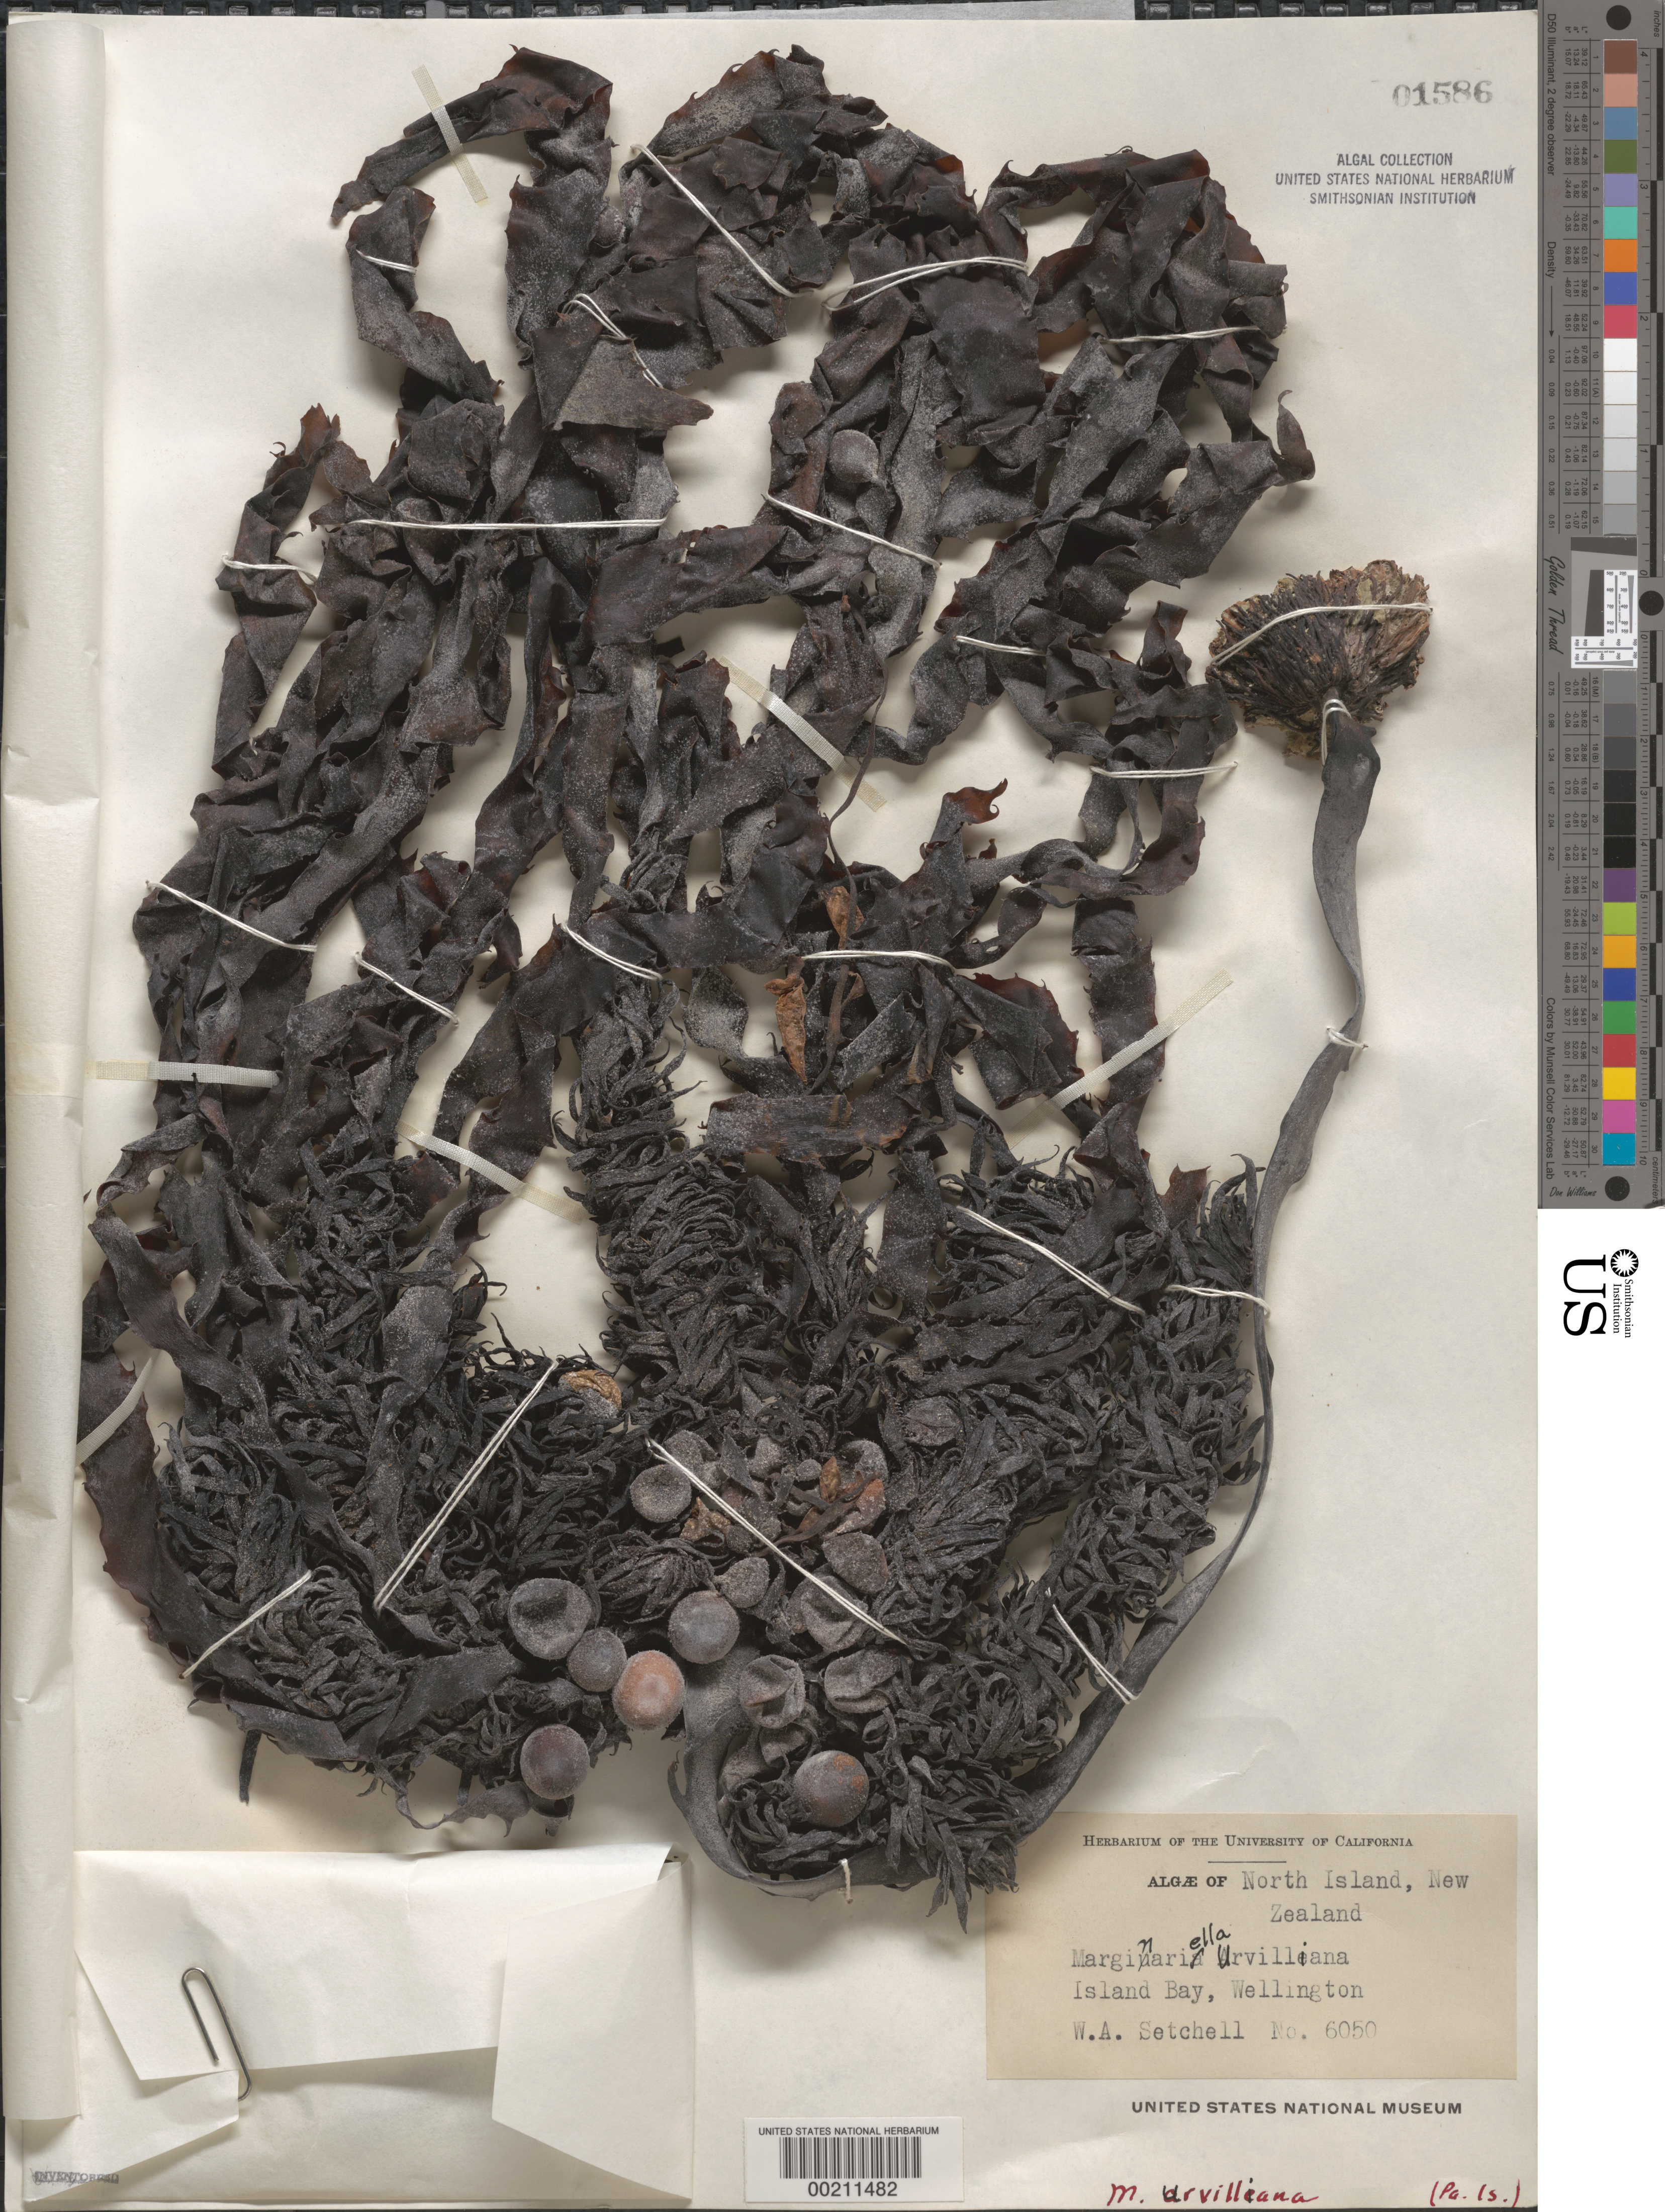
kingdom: Chromista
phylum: Ochrophyta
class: Phaeophyceae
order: Fucales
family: Seirococcaceae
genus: Marginariella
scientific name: Marginariella urvilliana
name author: (A. Richard) Tandy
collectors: W. Setchell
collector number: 6050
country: New Zealand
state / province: Wellington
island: North Island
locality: Island Bay, Wellington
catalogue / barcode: US 1586